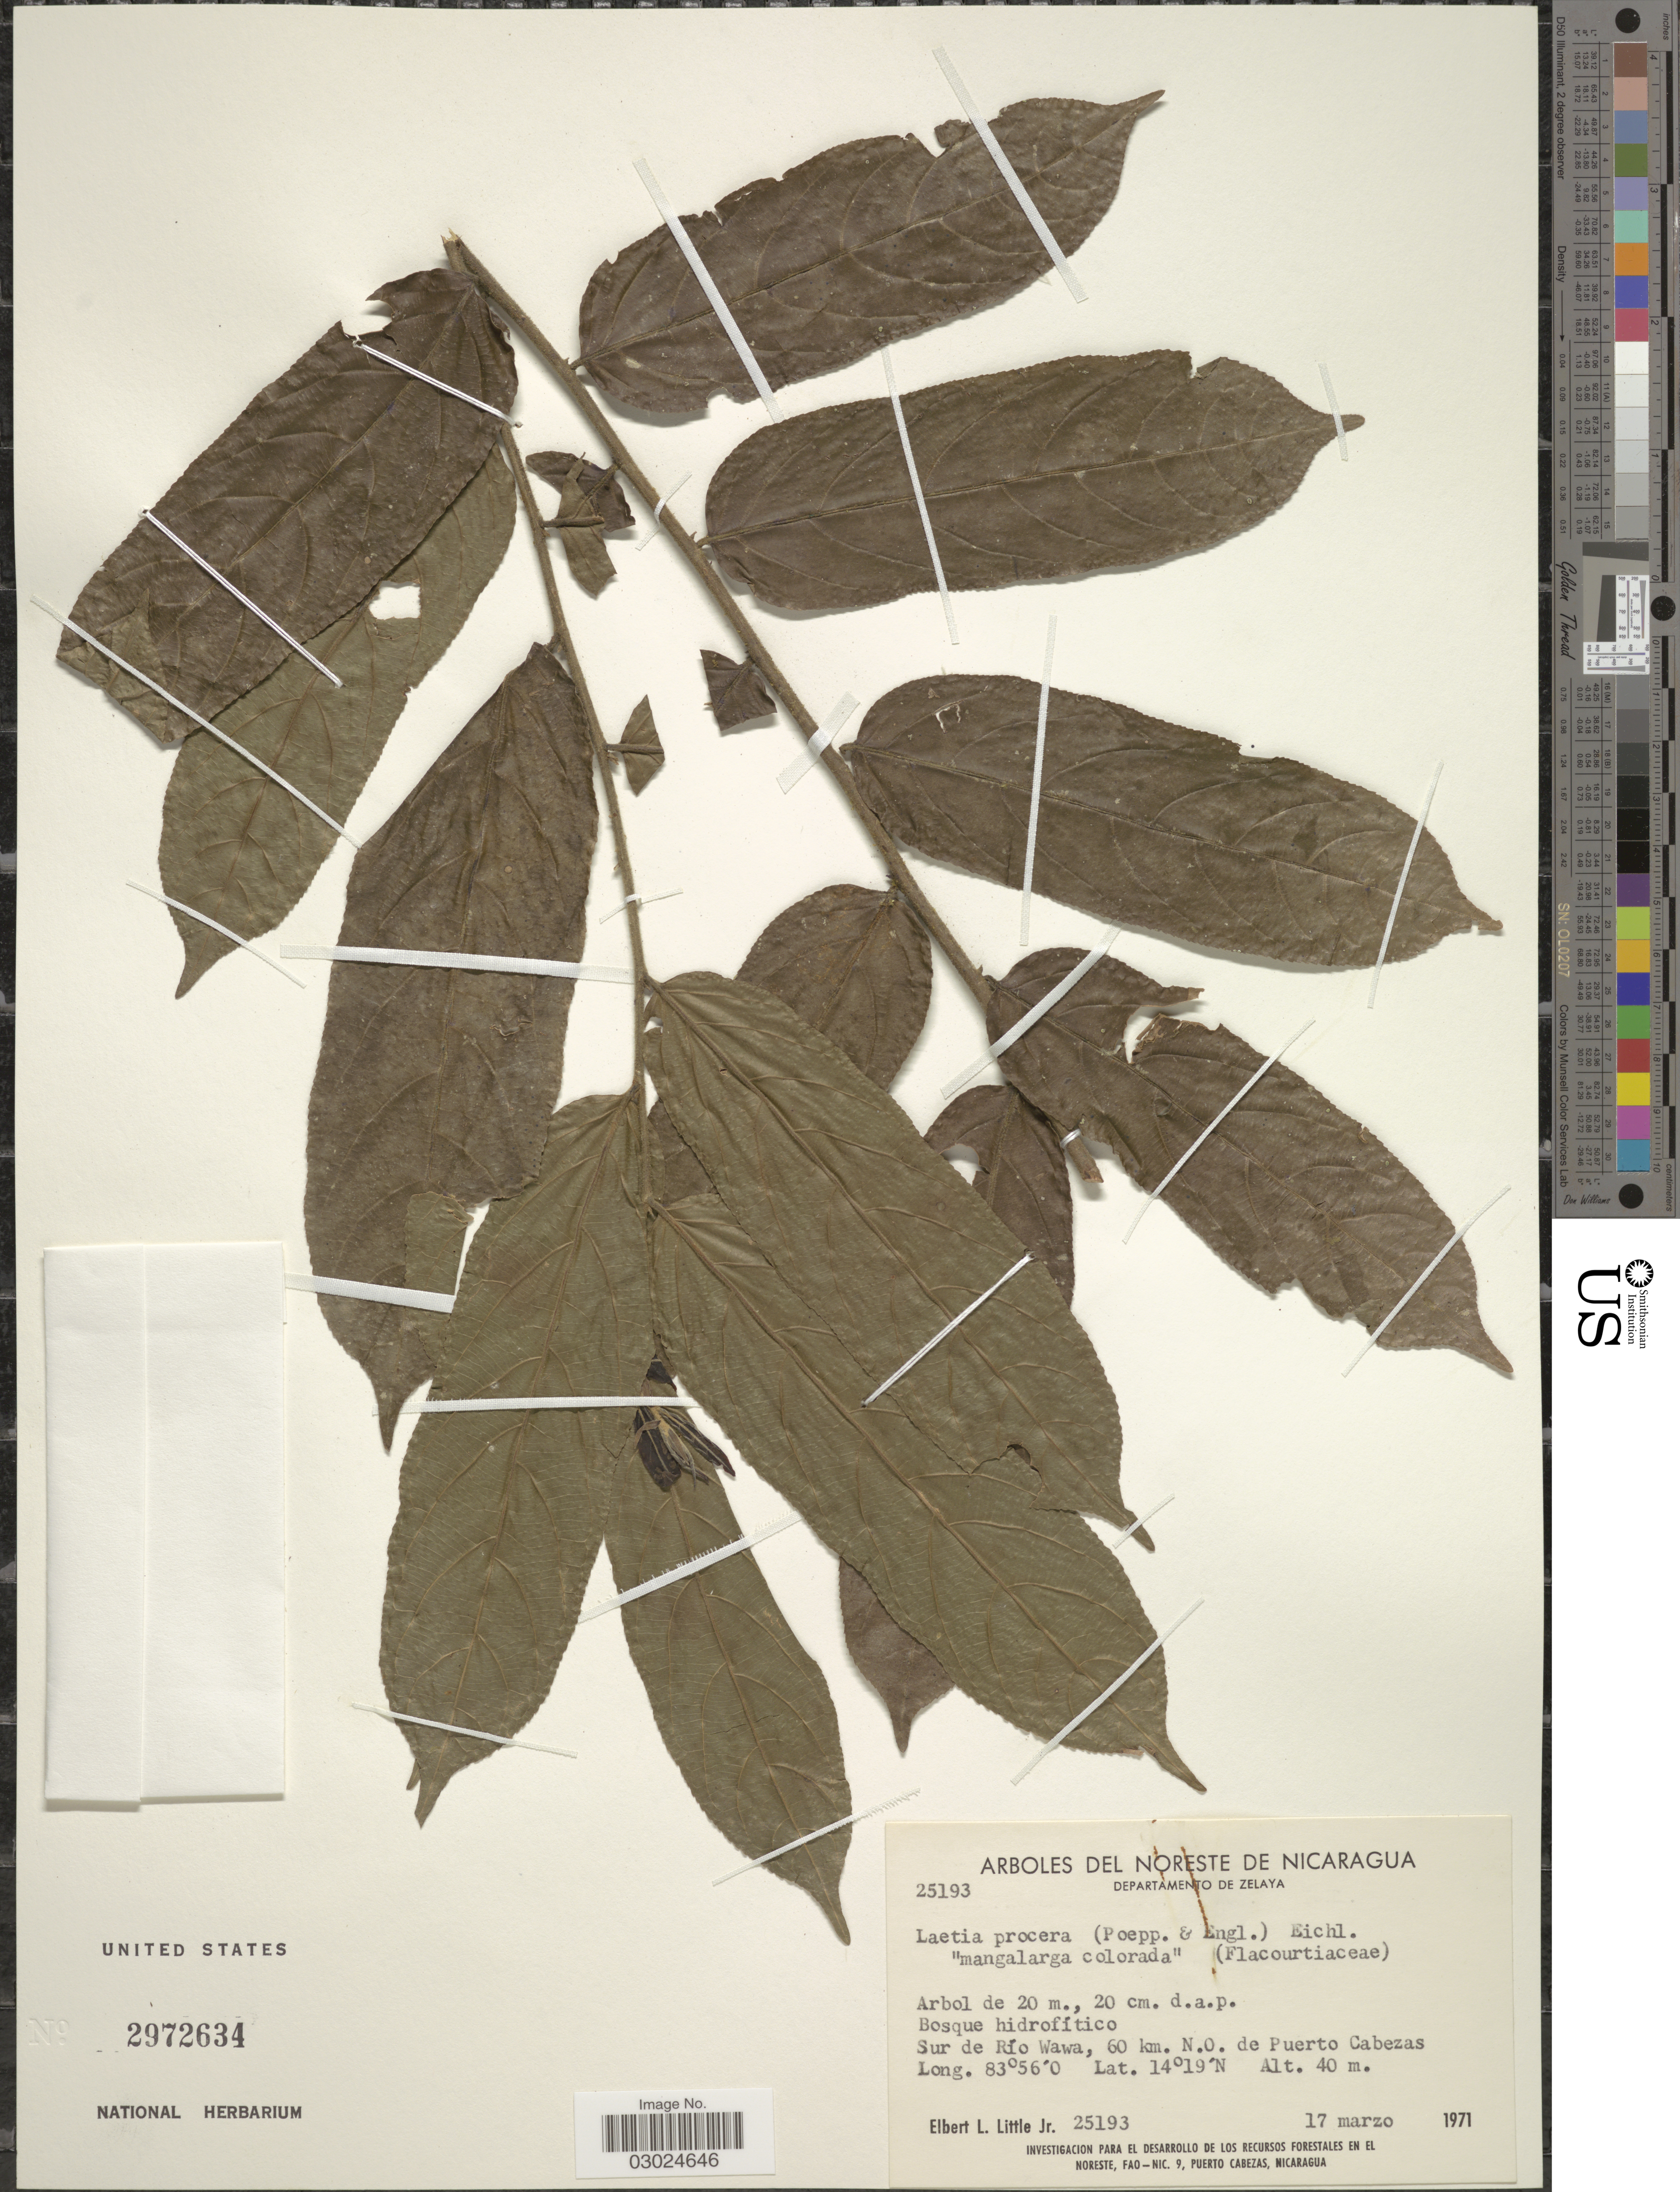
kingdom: Plantae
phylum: Tracheophyta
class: Magnoliopsida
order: Malpighiales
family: Salicaceae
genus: Laetia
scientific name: Laetia procera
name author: (Poepp.) Eichler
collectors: E. L. Little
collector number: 25193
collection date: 1971-03-17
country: Nicaragua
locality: Noreste de Nicaragua. Departamento de Zelaya. Sur de Río Wawa, 60 km. N. O. de Puerto Cabezas.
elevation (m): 40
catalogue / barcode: US 2972634